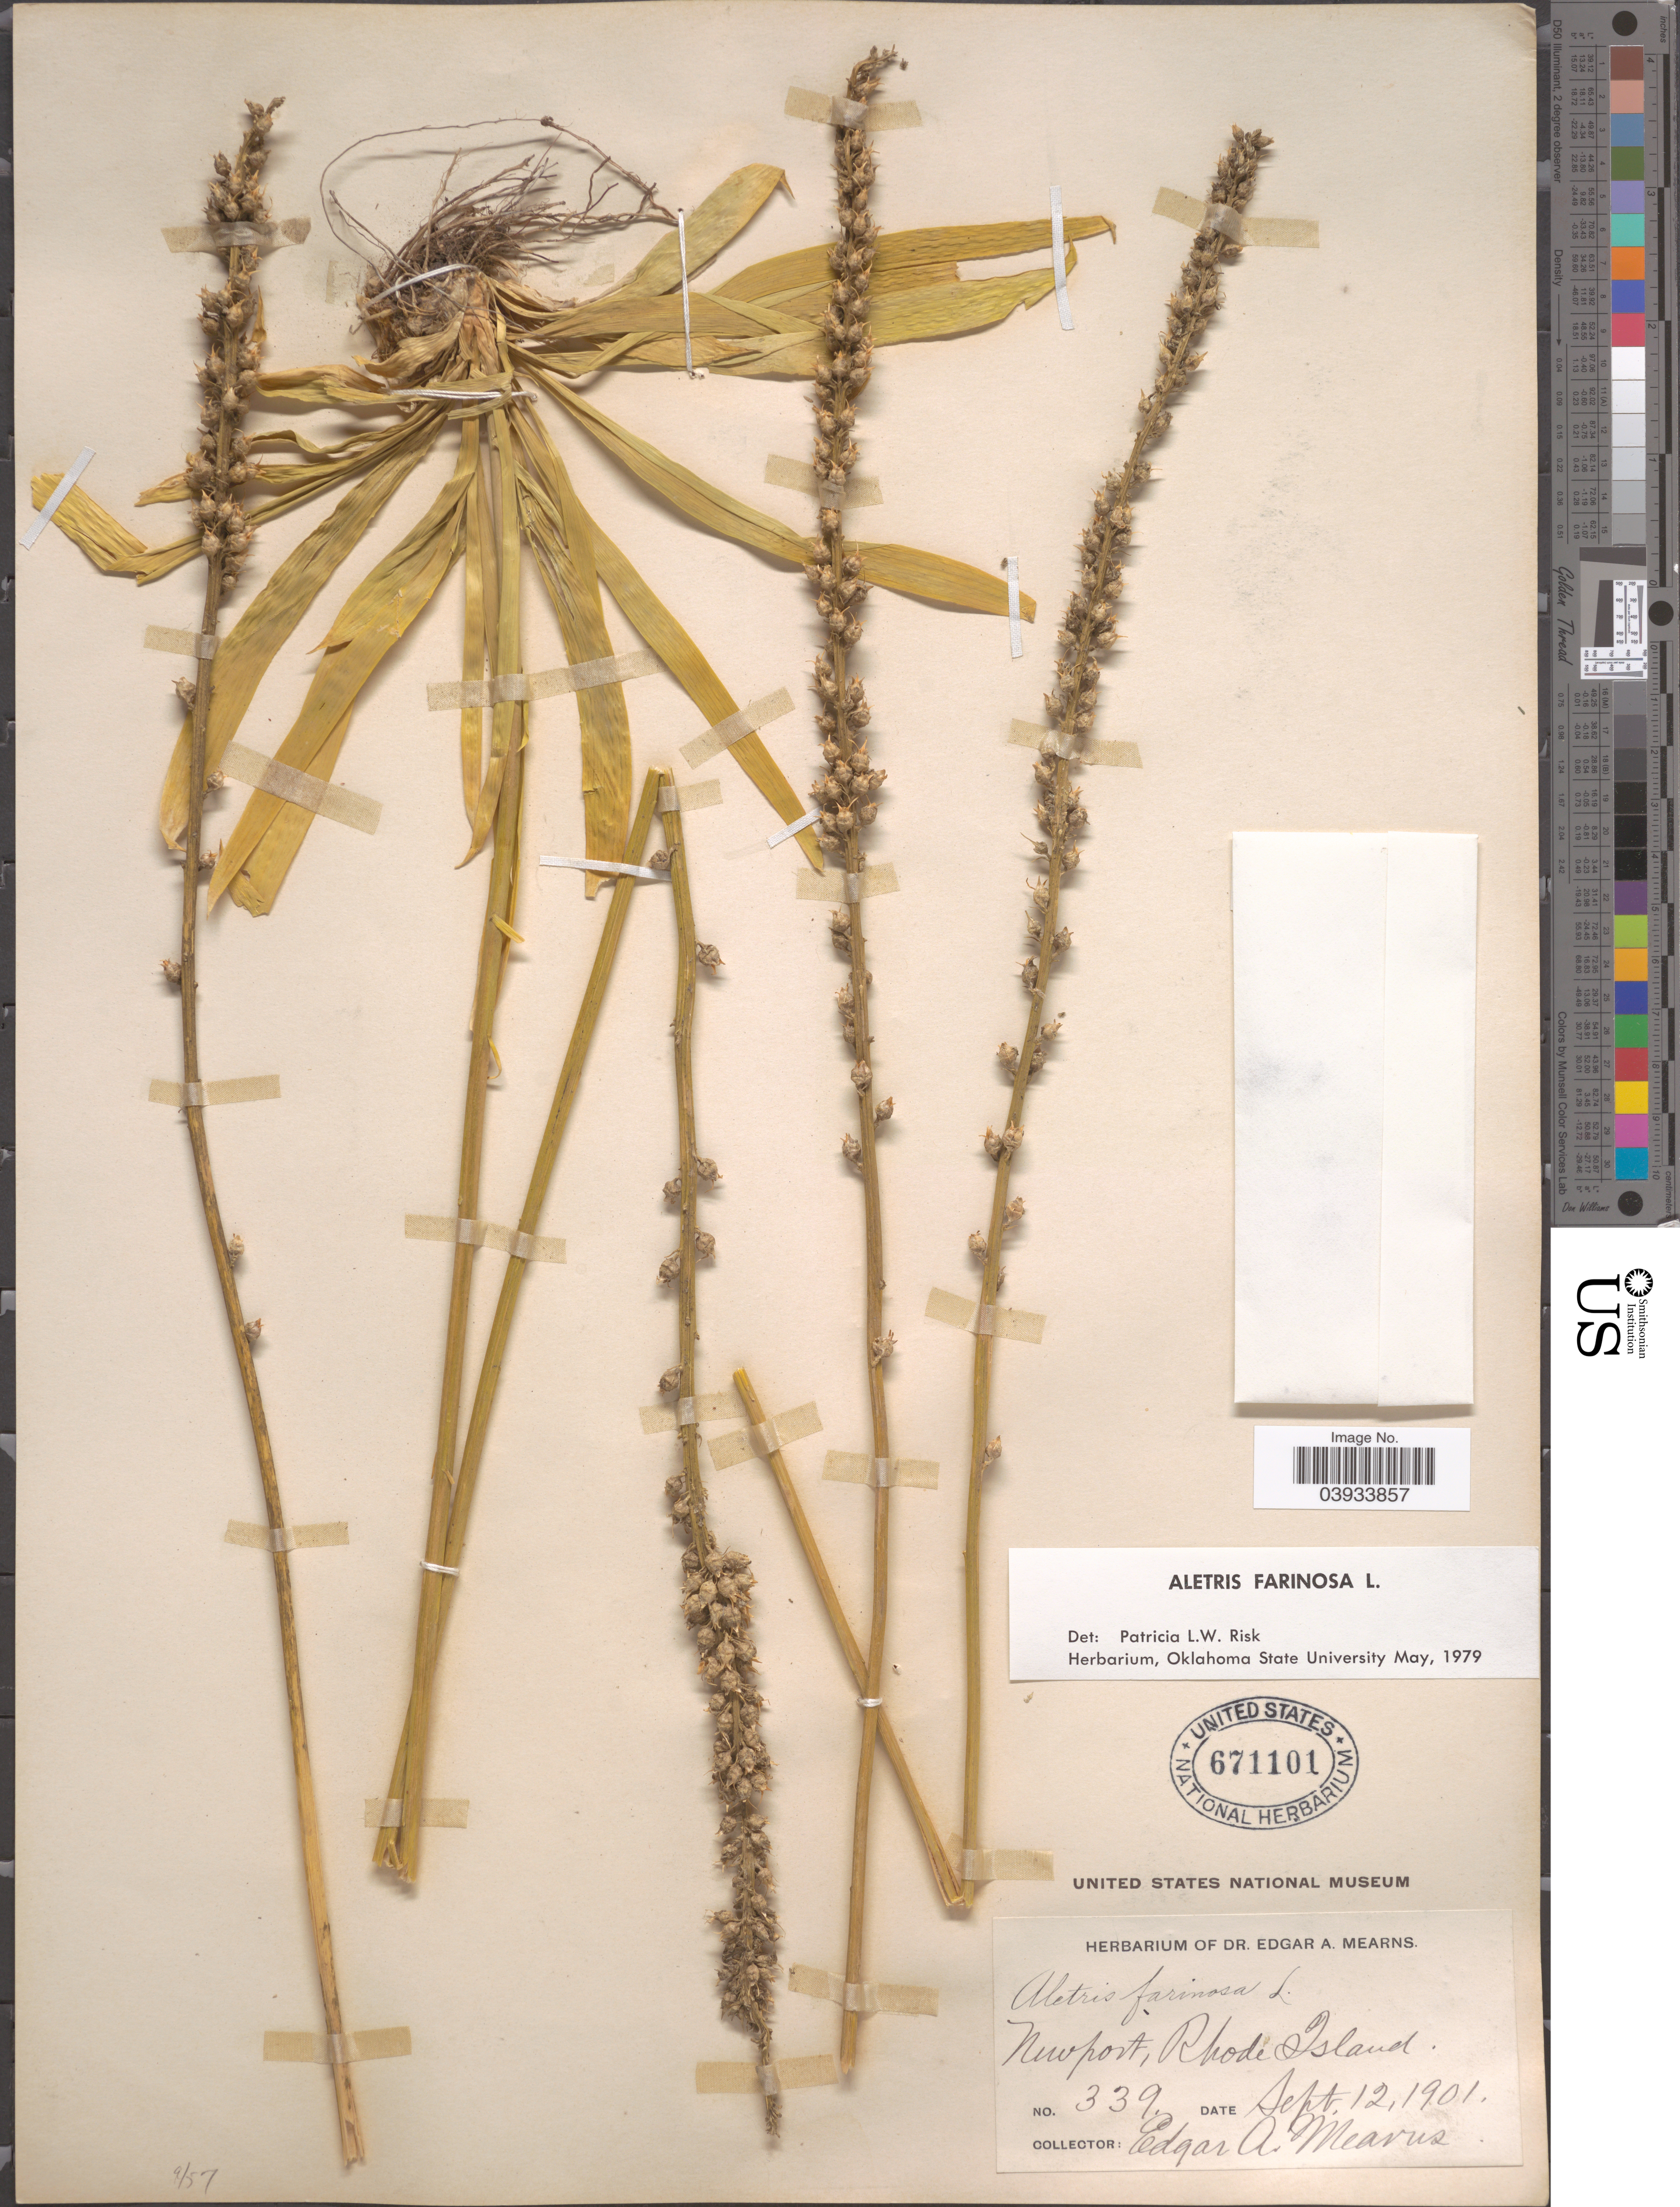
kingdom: Plantae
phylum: Tracheophyta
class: Liliopsida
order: Dioscoreales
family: Nartheciaceae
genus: Aletris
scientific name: Aletris farinosa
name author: L.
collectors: E. A. Mearns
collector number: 339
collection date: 1901-09-12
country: United States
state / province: Rhode Island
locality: Newport.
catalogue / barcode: US 671101